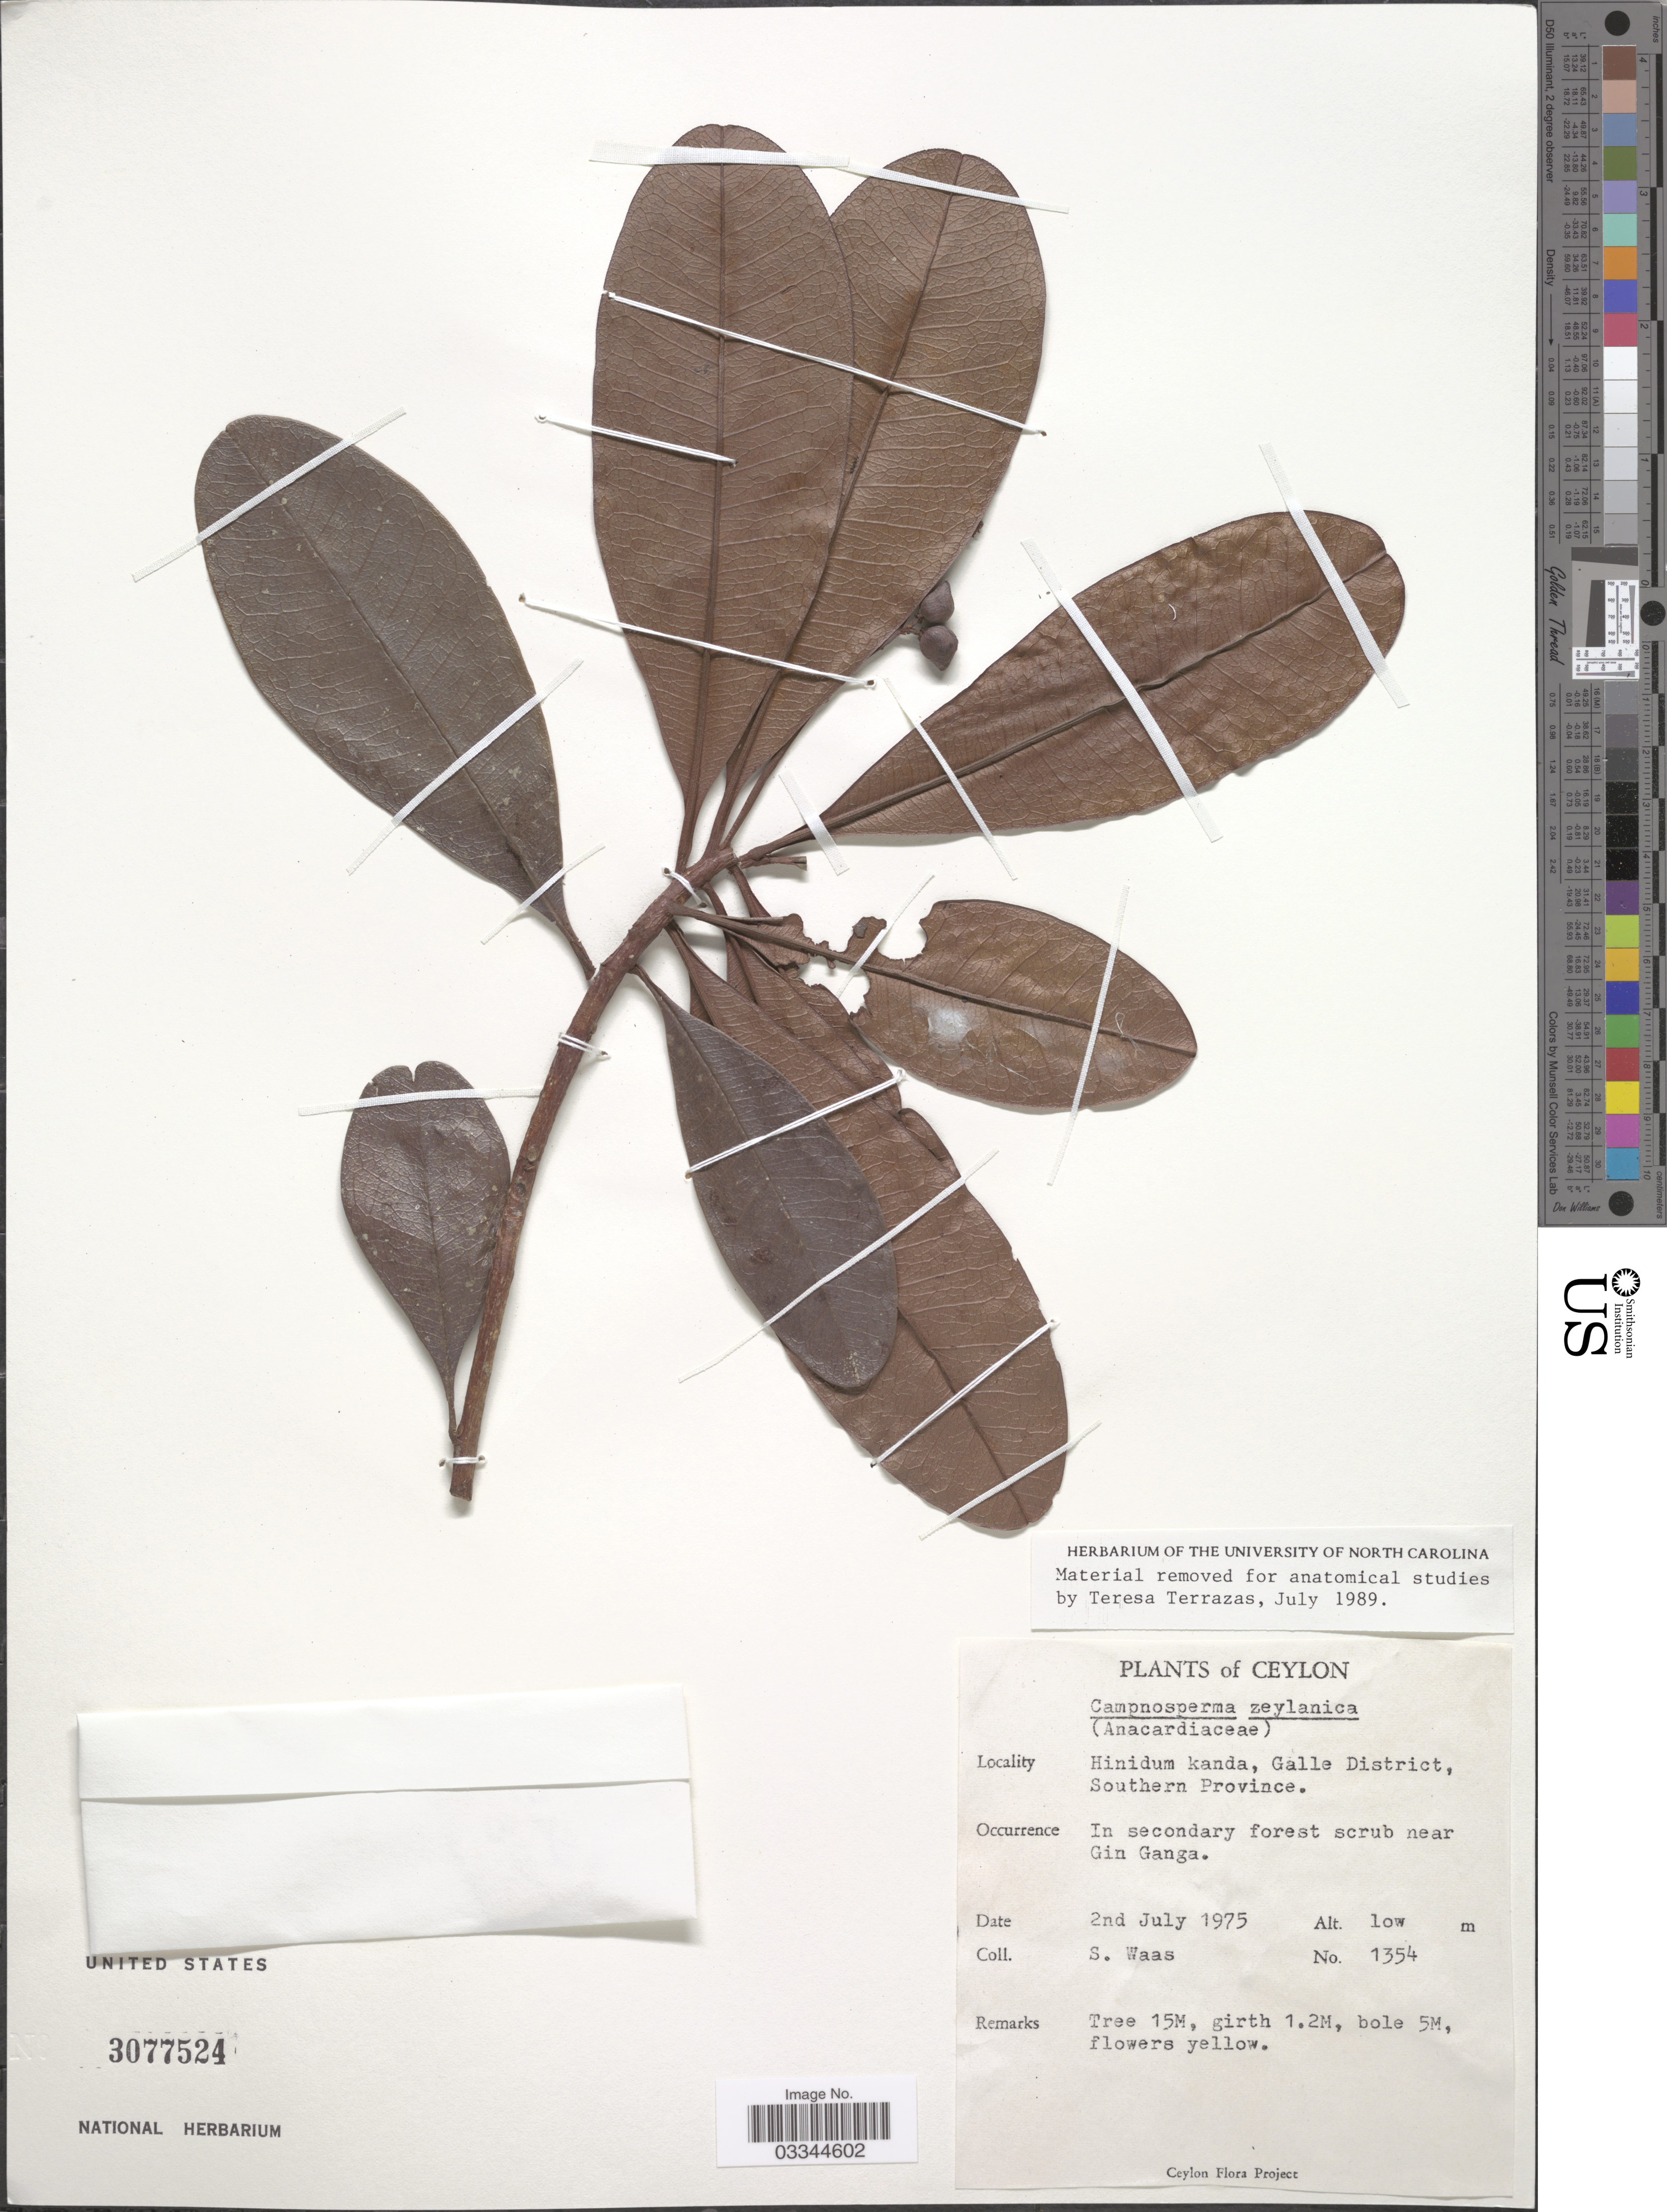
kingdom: Plantae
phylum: Tracheophyta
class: Magnoliopsida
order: Sapindales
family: Anacardiaceae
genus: Campnosperma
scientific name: Campnosperma zeylanicum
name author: Thwaites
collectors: S. Waas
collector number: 1354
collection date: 1975-07-02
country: Sri Lanka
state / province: Southern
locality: Ceylon. Hinidum kanda, Galle District. In secondary forest scrub near Gin Ganga.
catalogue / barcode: US 3077524